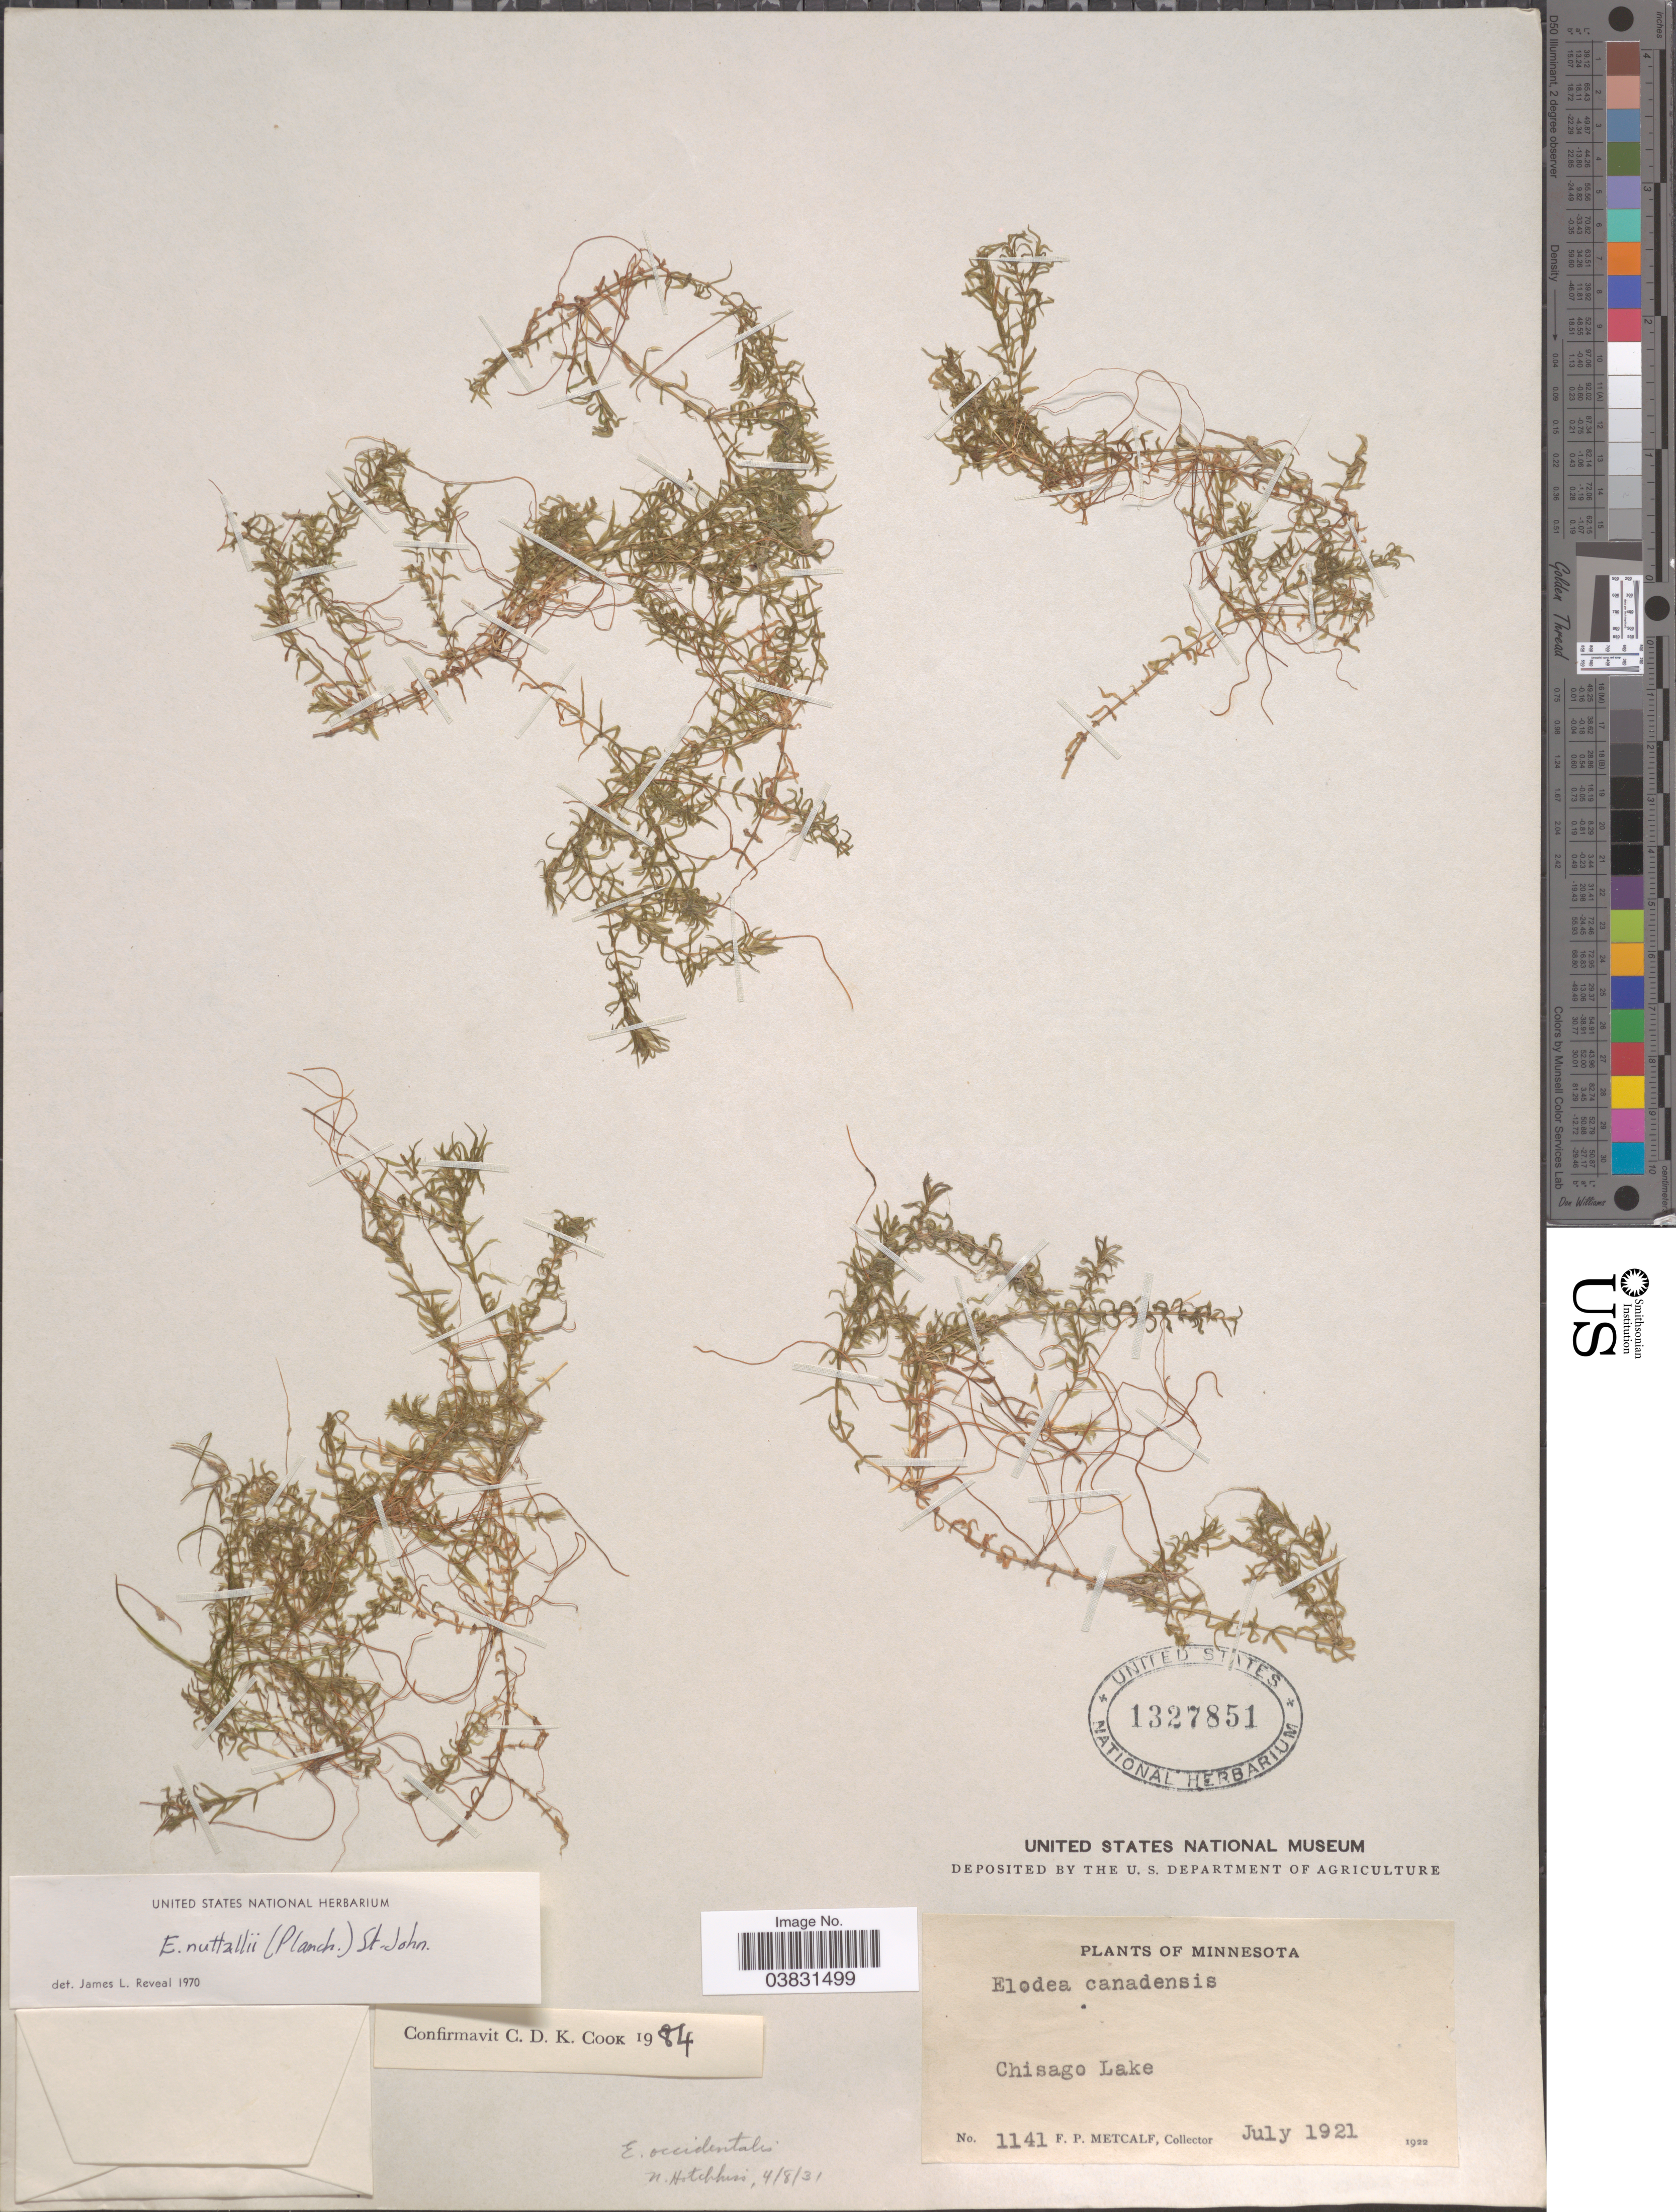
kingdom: Plantae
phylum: Tracheophyta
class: Liliopsida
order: Alismatales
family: Hydrocharitaceae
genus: Elodea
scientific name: Elodea nuttallii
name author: (Planch.) H. St. John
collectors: F. Metcalf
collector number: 1141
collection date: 1921-07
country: United States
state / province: Minnesota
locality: Chisago Lake.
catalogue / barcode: US 1327851